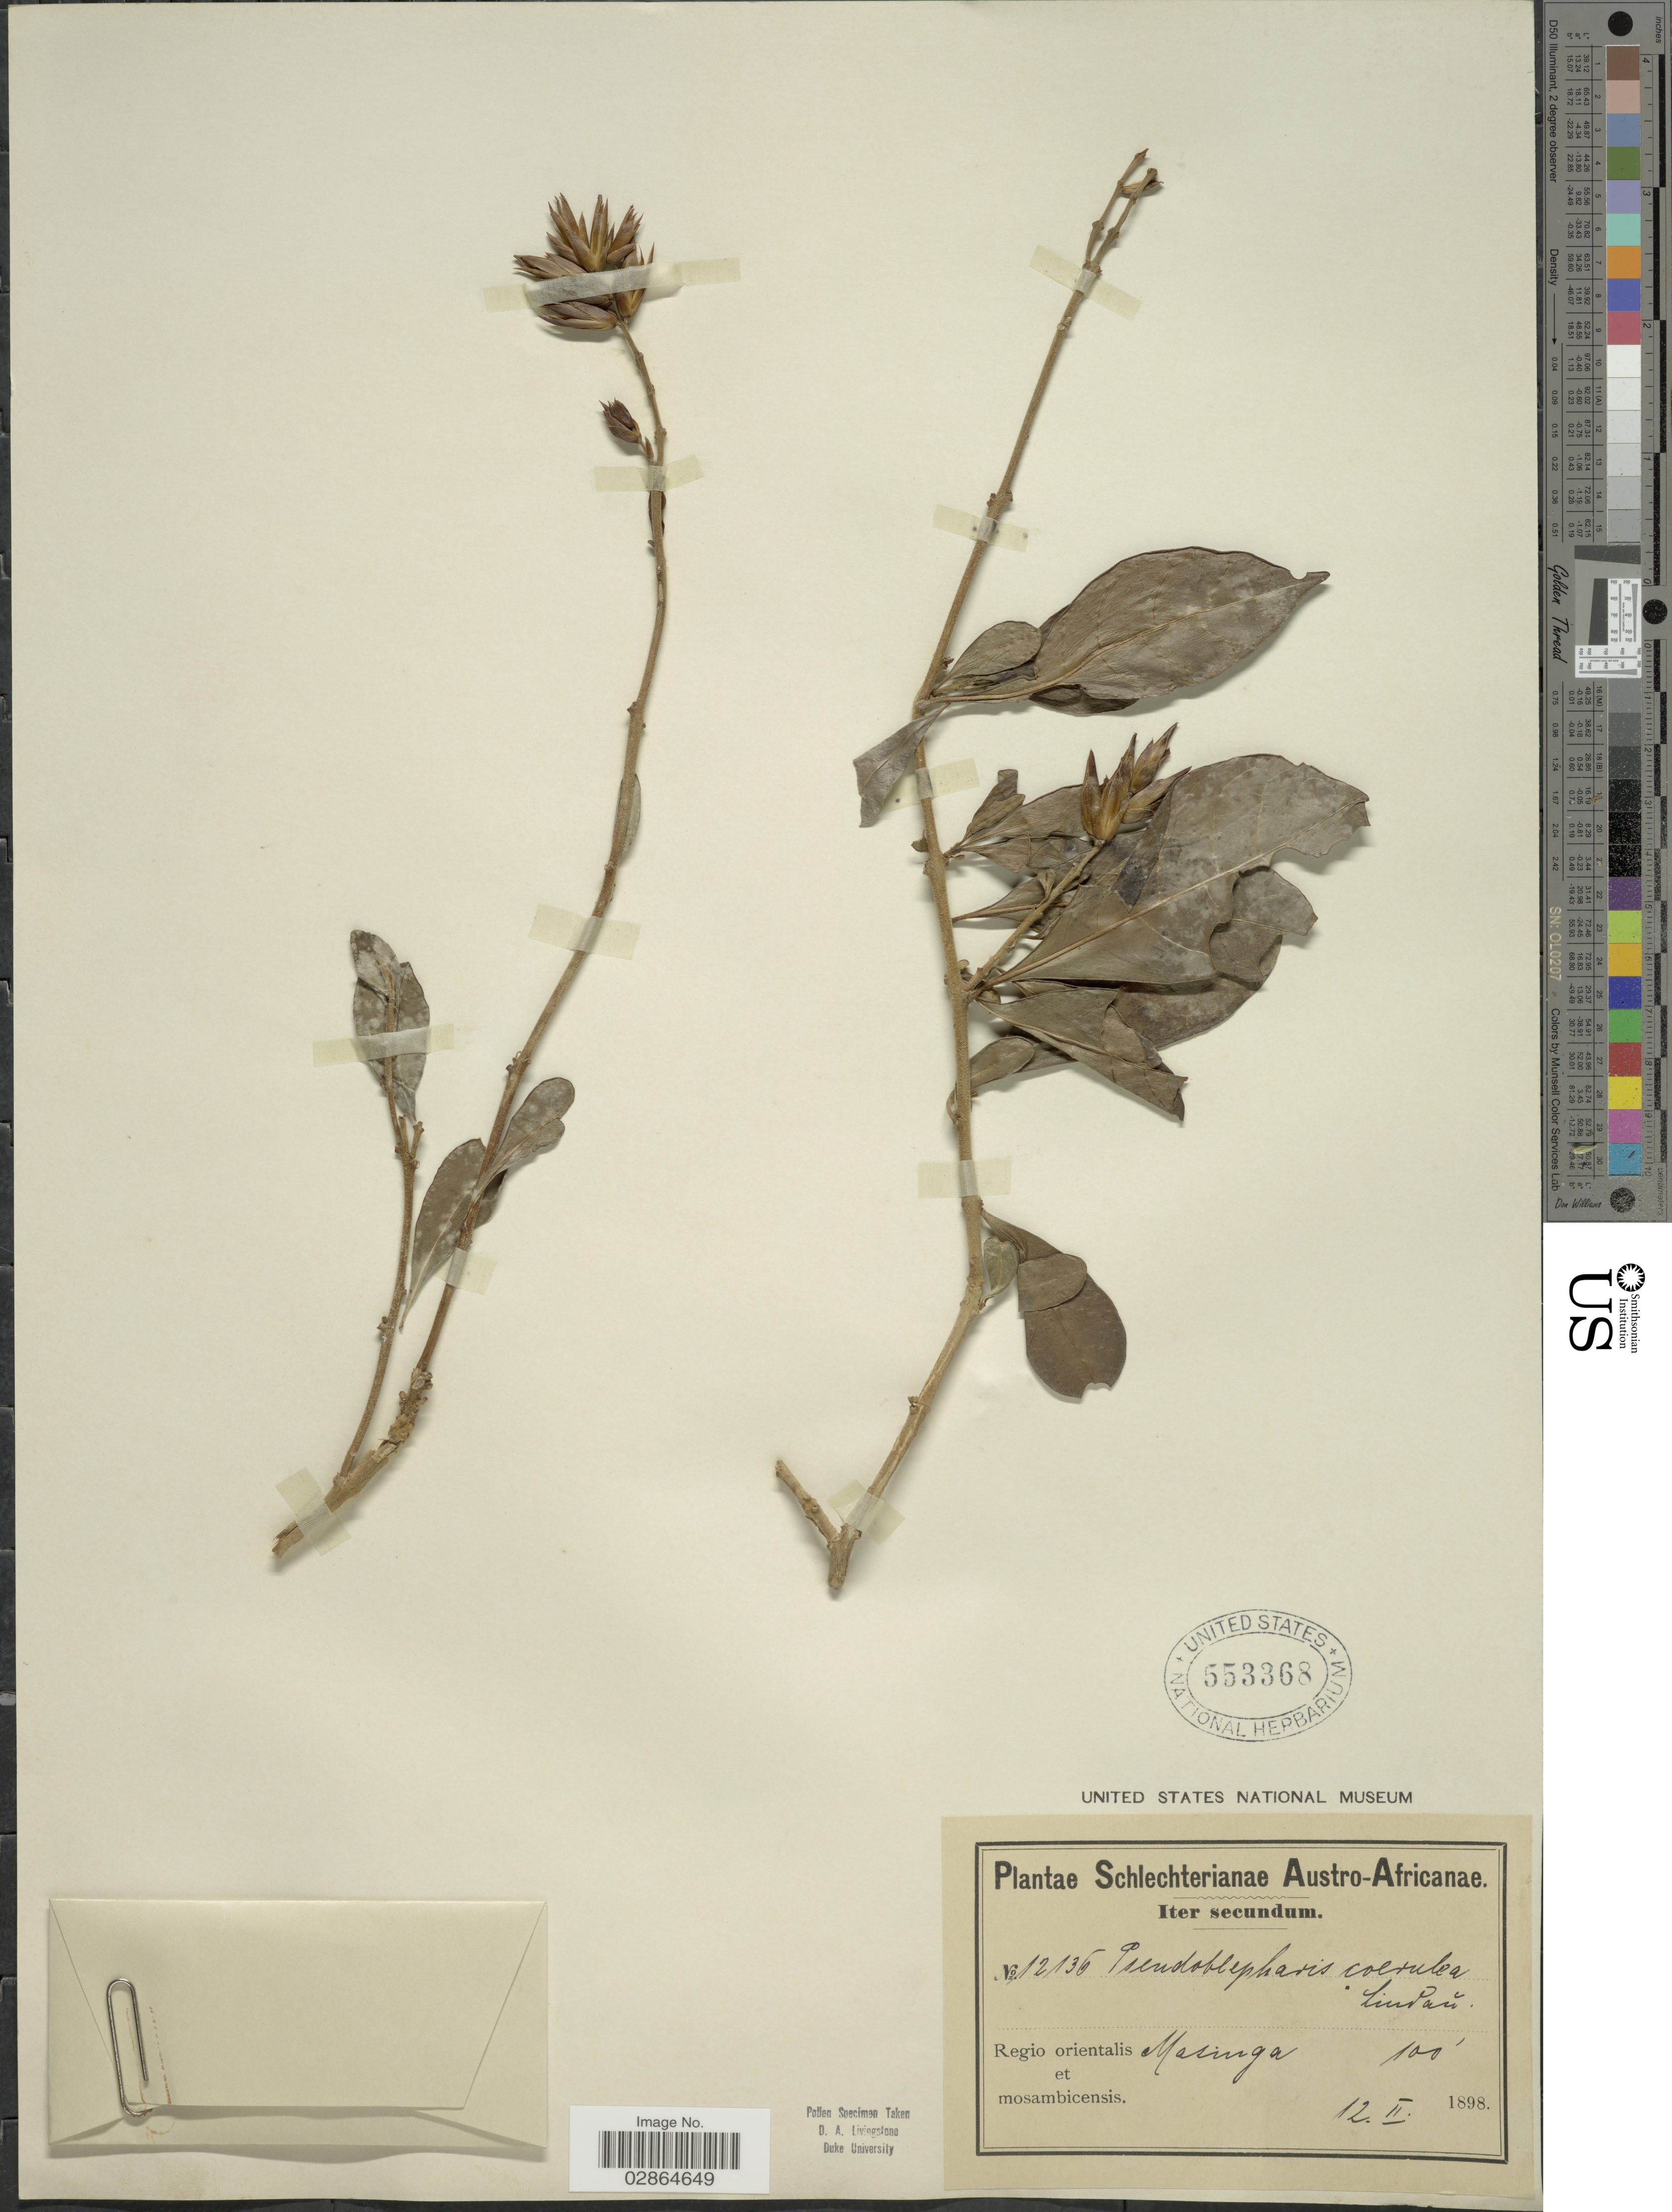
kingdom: Plantae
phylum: Tracheophyta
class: Magnoliopsida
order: Lamiales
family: Acanthaceae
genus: Sclerochiton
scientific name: Sclerochiton caeruleus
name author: S. Moore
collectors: Schlechter, --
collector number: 12136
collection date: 1898-02-12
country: Mozambique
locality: Austro-Africanae, Regio orientalis et mosambicensis, Masinga.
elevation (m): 30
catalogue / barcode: US 553368